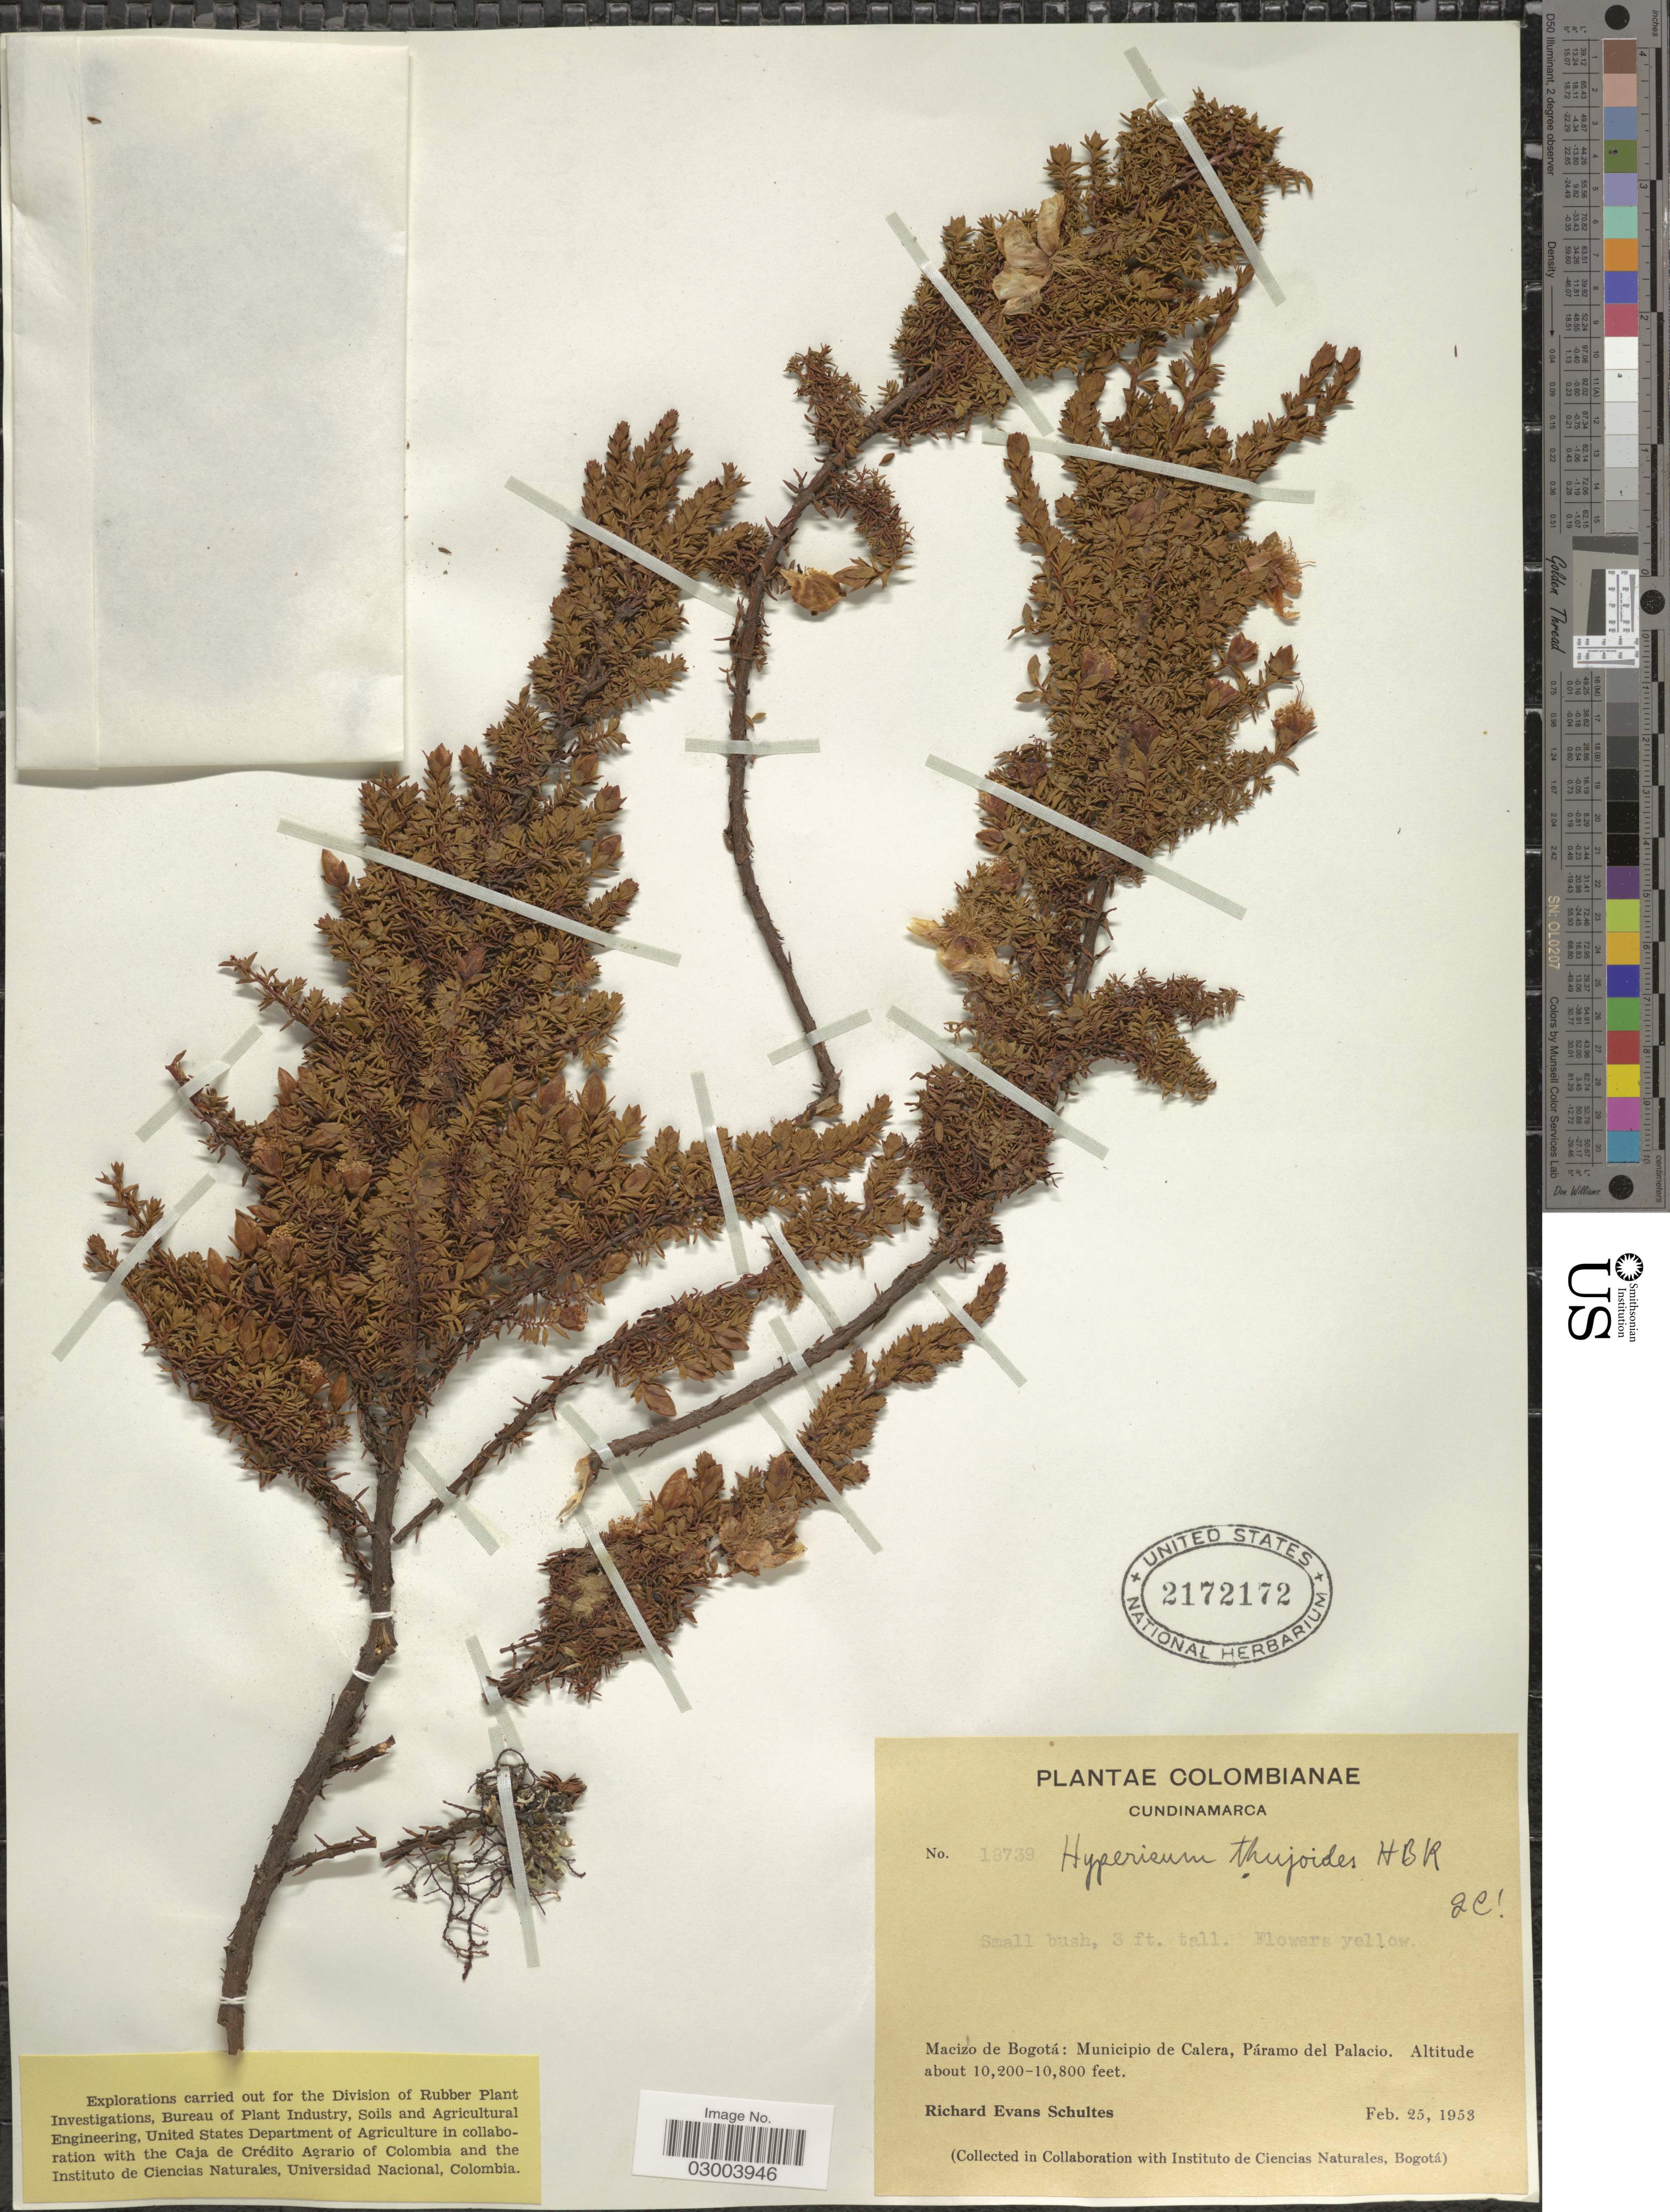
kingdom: Plantae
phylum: Tracheophyta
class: Magnoliopsida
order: Malpighiales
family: Hypericaceae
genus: Hypericum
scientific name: Hypericum thuyoides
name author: Kunth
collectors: R. E. Schultes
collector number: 18739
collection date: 1953-02-25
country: Colombia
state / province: Cundinamarca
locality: Macizo de Bogotá, Municipio de Calera, Páramo del Palacio.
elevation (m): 3109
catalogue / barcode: US 2172172